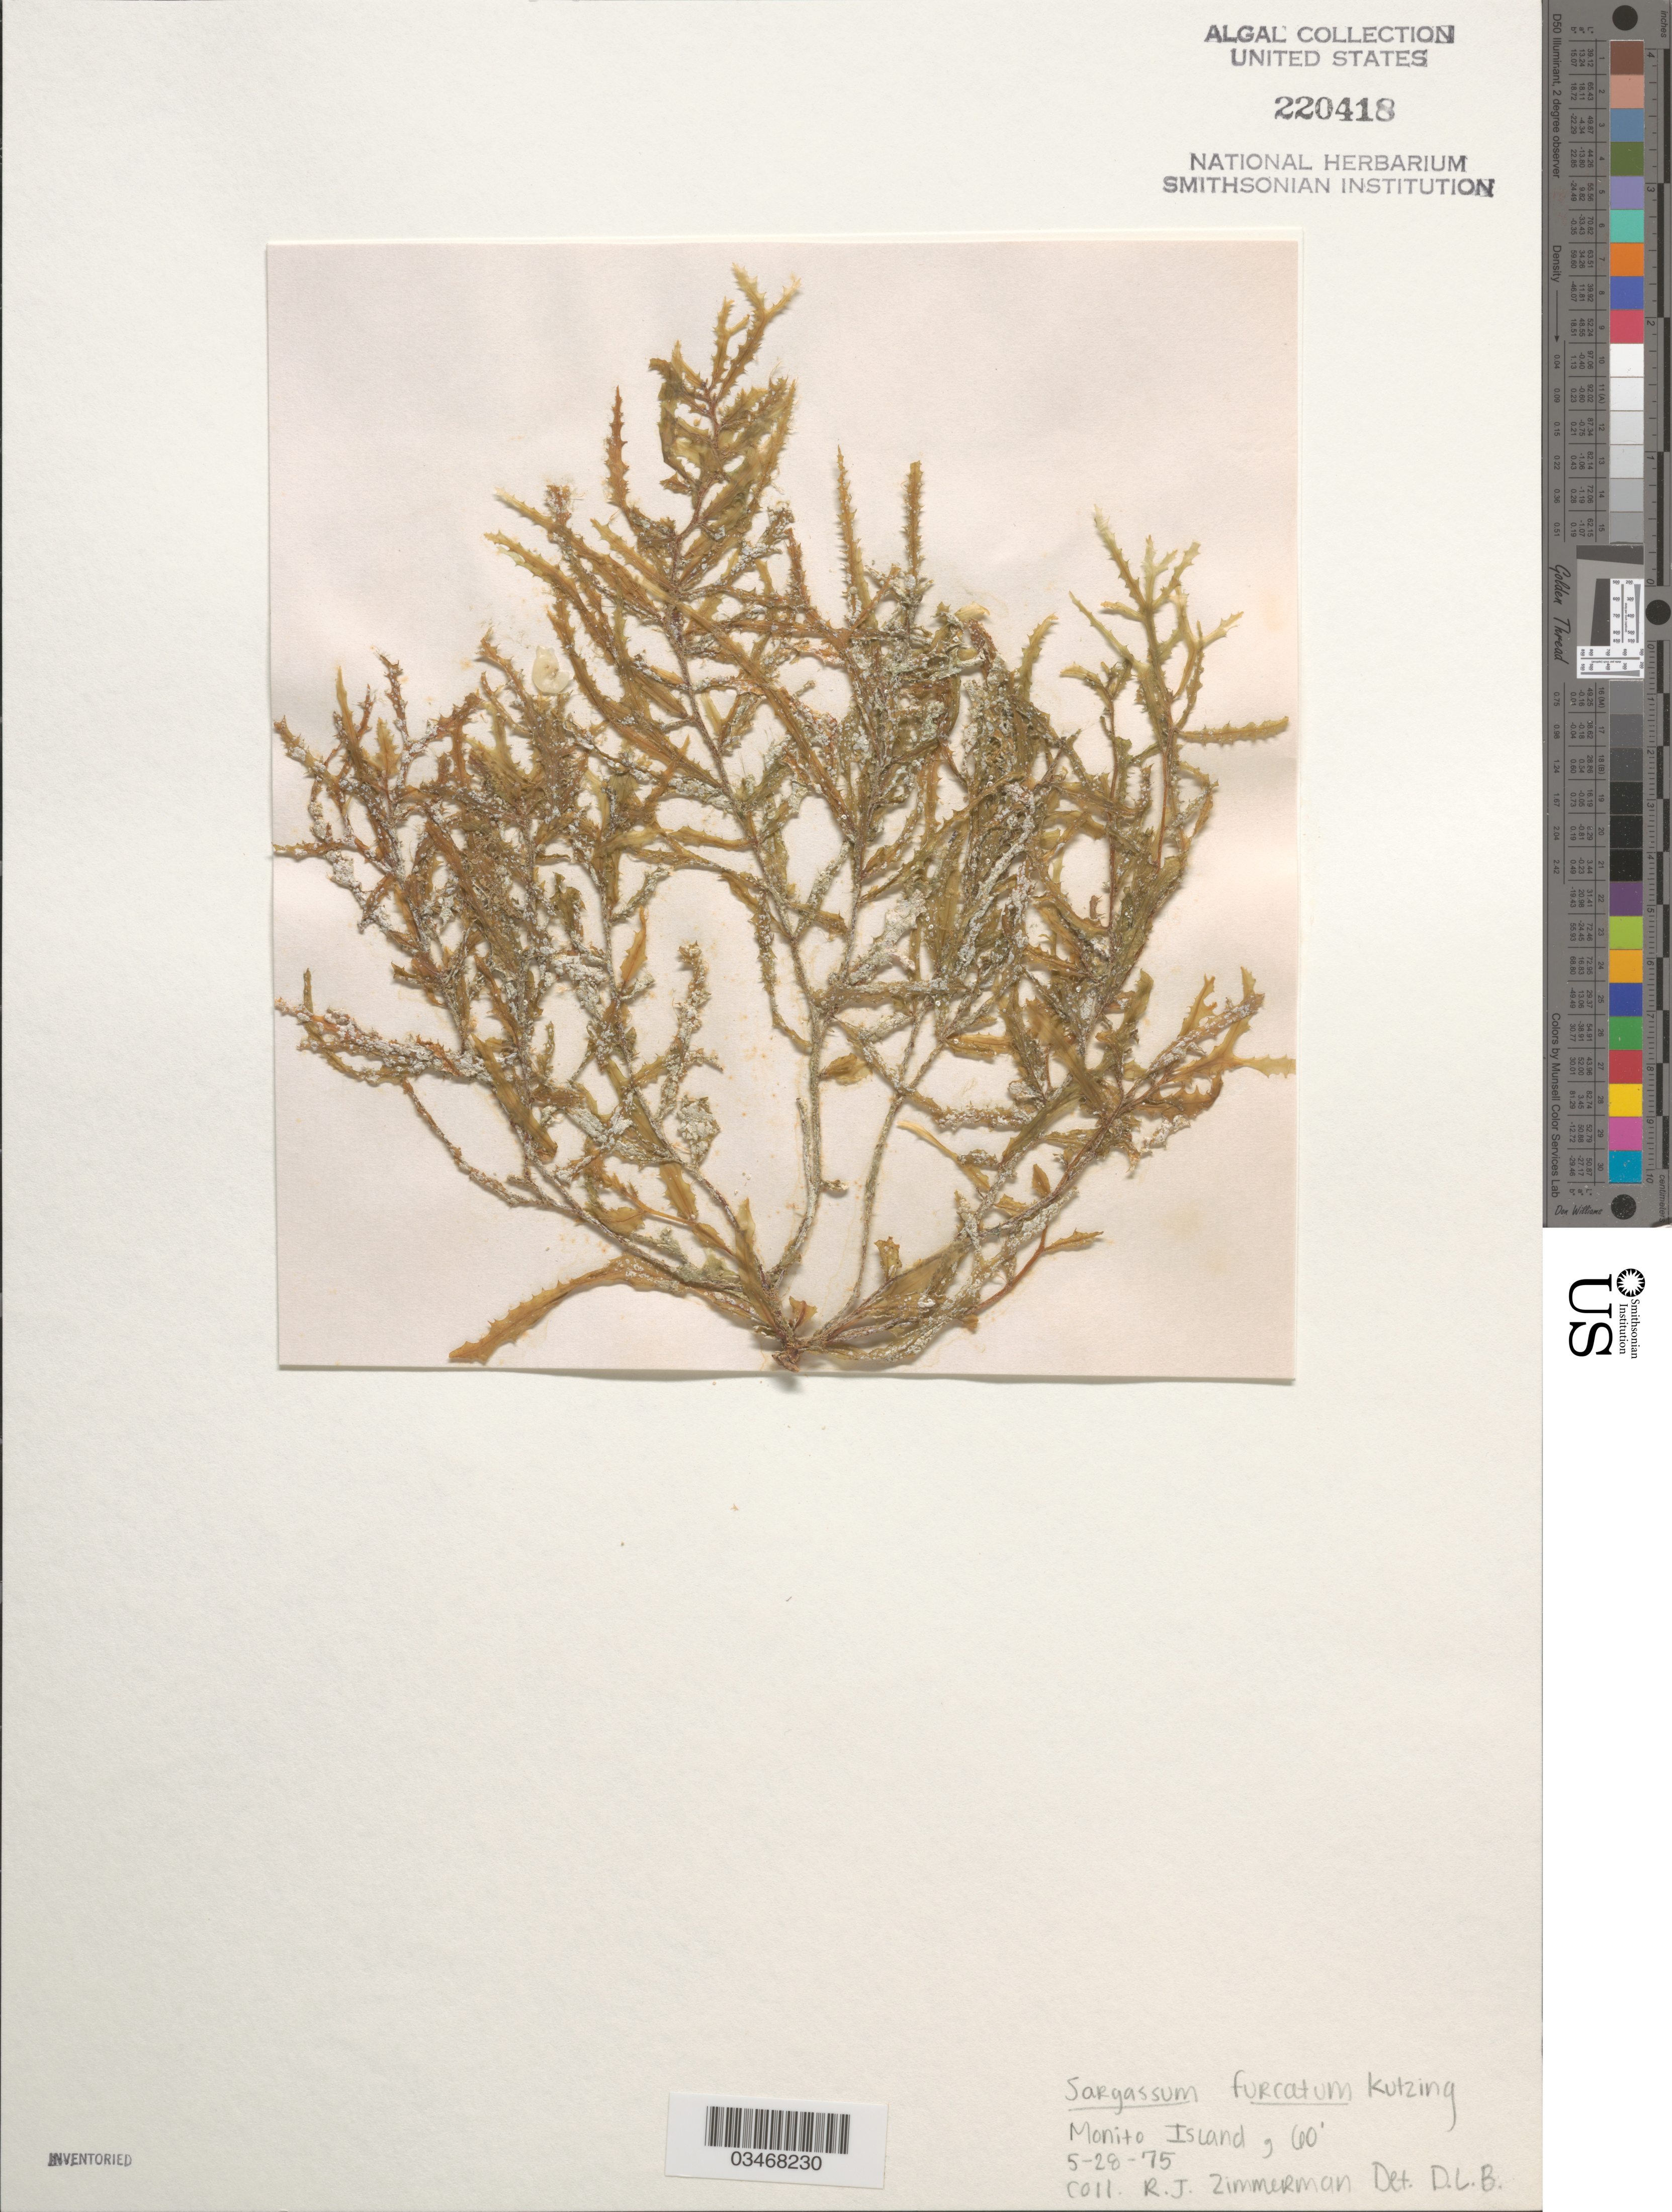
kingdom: Chromista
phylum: Ochrophyta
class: Phaeophyceae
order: Fucales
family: Sargassaceae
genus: Sargassum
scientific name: Sargassum furcatum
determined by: Ballantine, D. L.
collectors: R. J. Zimmerman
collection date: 1975-05-28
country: Puerto Rico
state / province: Mayagüez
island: Mona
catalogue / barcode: US 220418